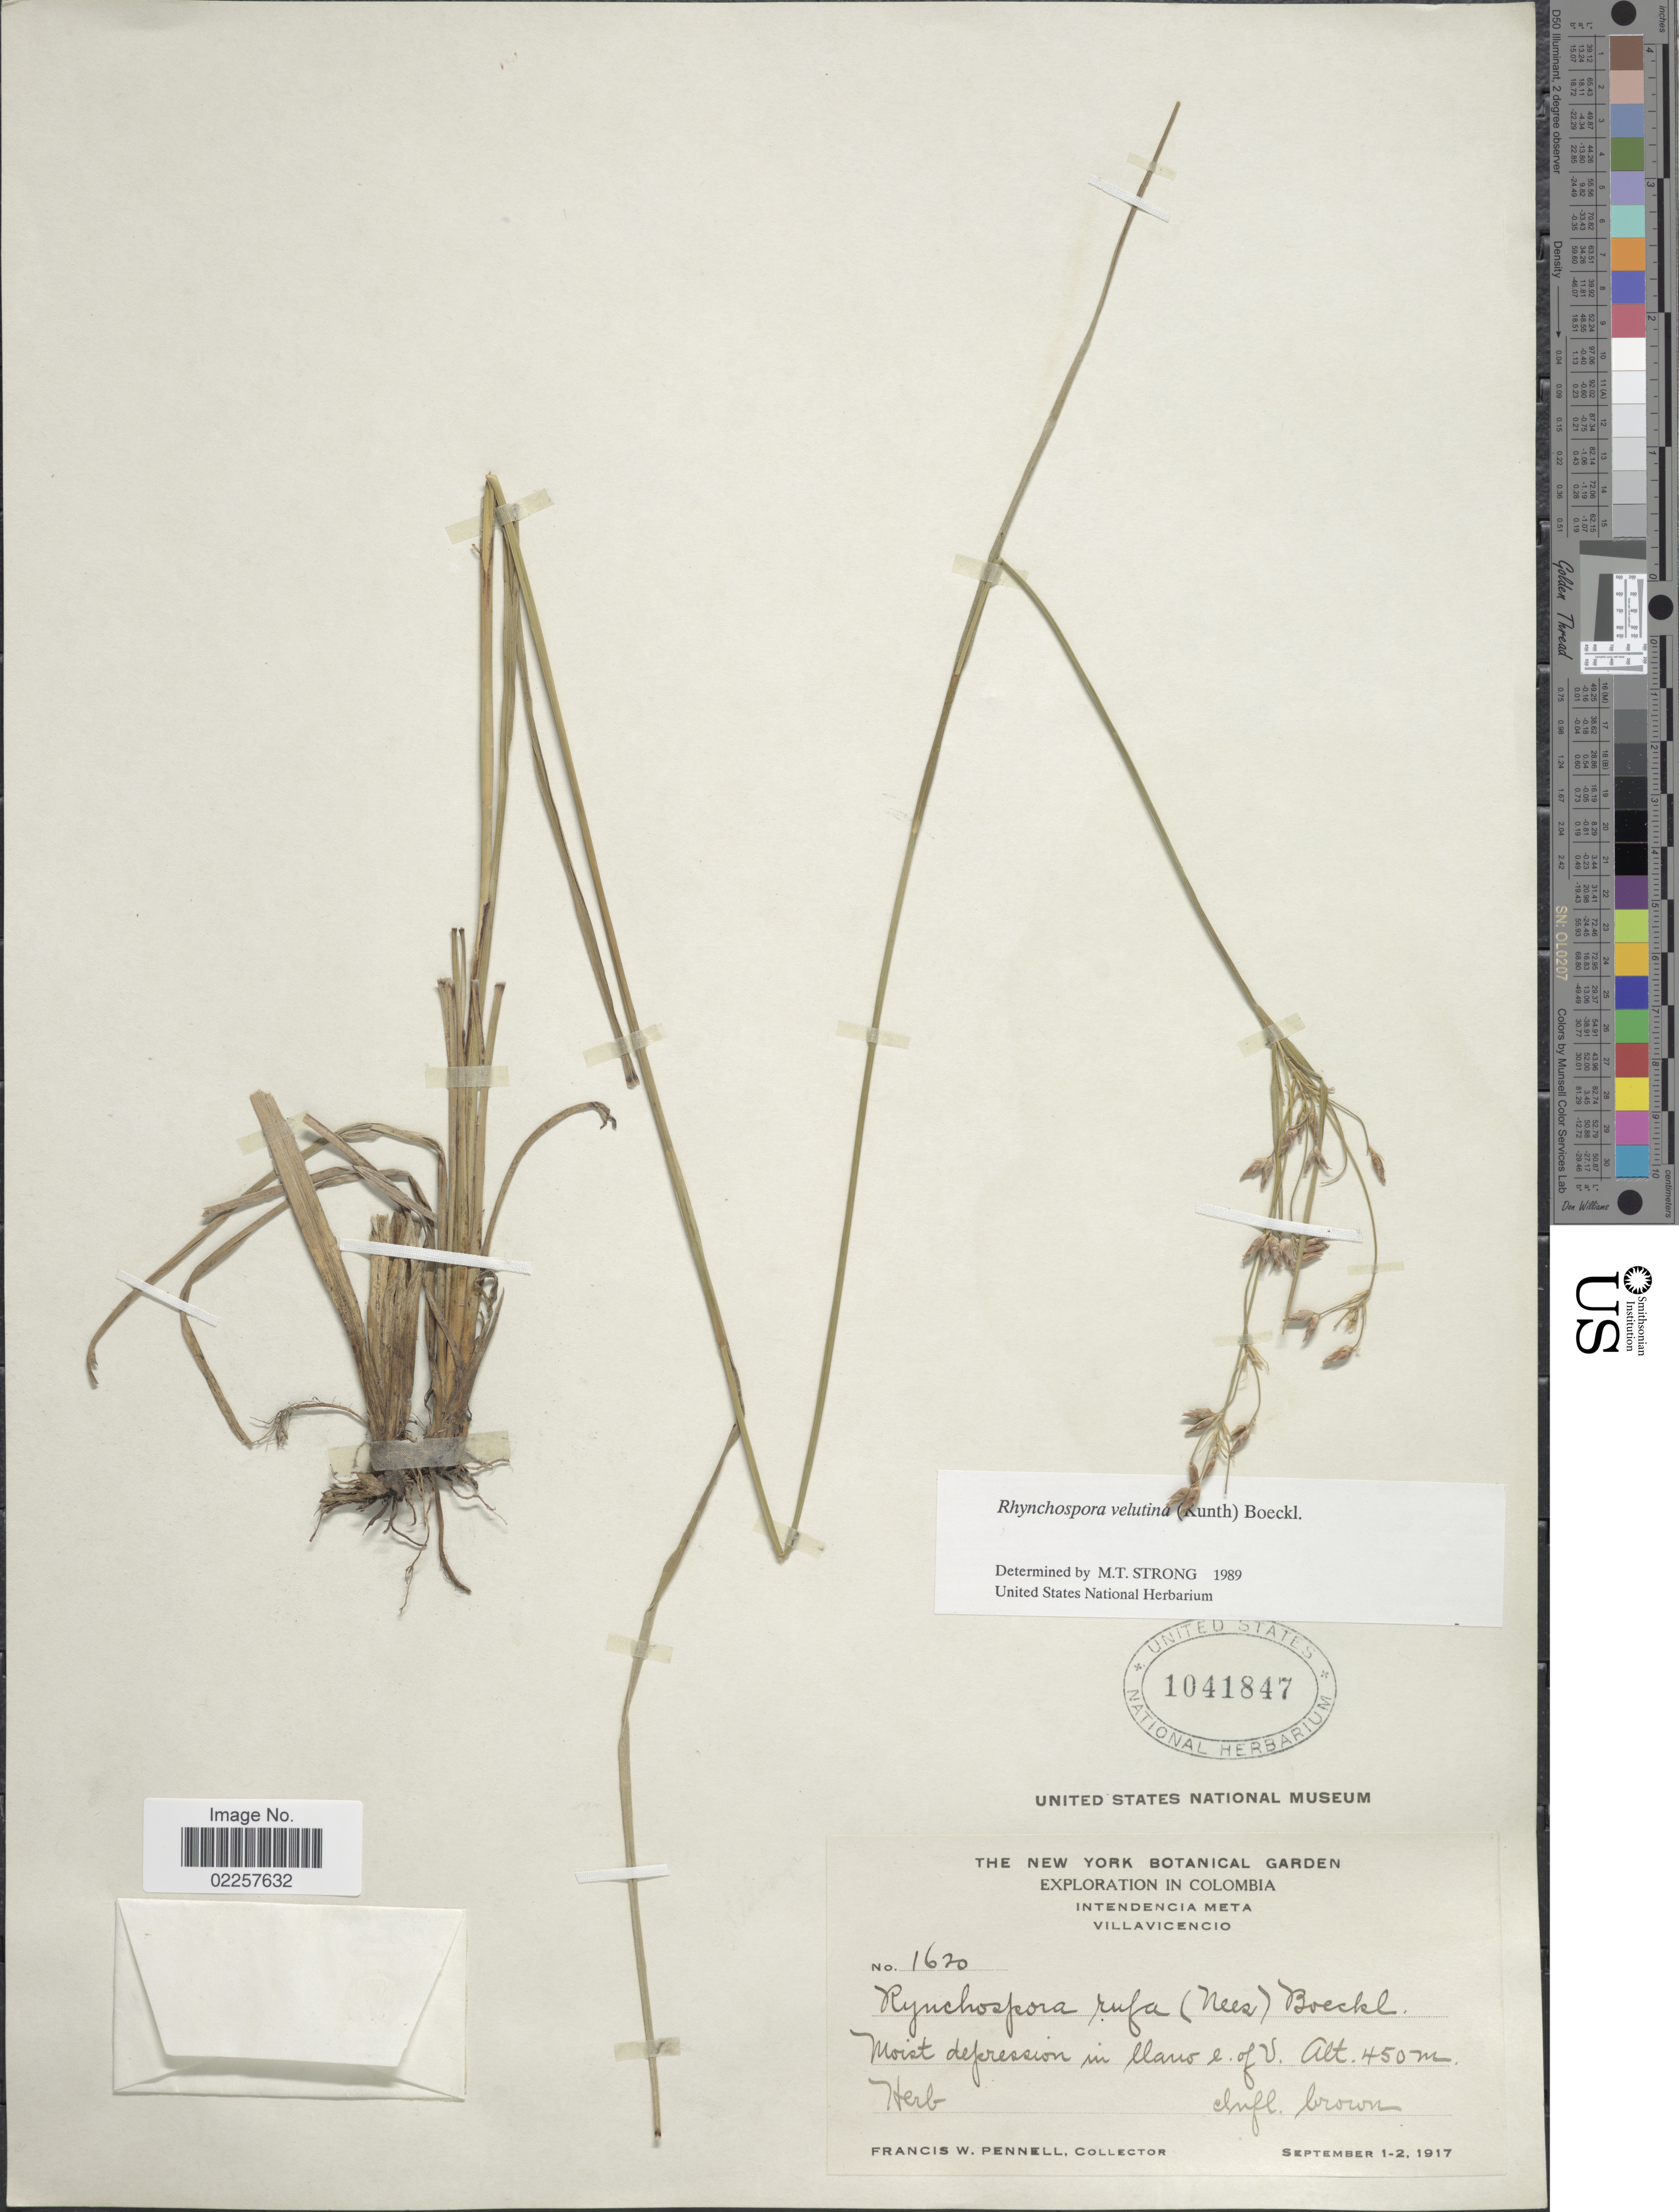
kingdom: Plantae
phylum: Tracheophyta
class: Liliopsida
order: Poales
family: Cyperaceae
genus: Rhynchospora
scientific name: Rhynchospora velutina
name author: (Kunth) Boeckeler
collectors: F. W. Pennell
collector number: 1620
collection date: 1917-09-01/1917-09-02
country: Colombia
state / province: Meta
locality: Villavicencio, moist depression in llano e. of v.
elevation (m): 450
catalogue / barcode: US 1041847